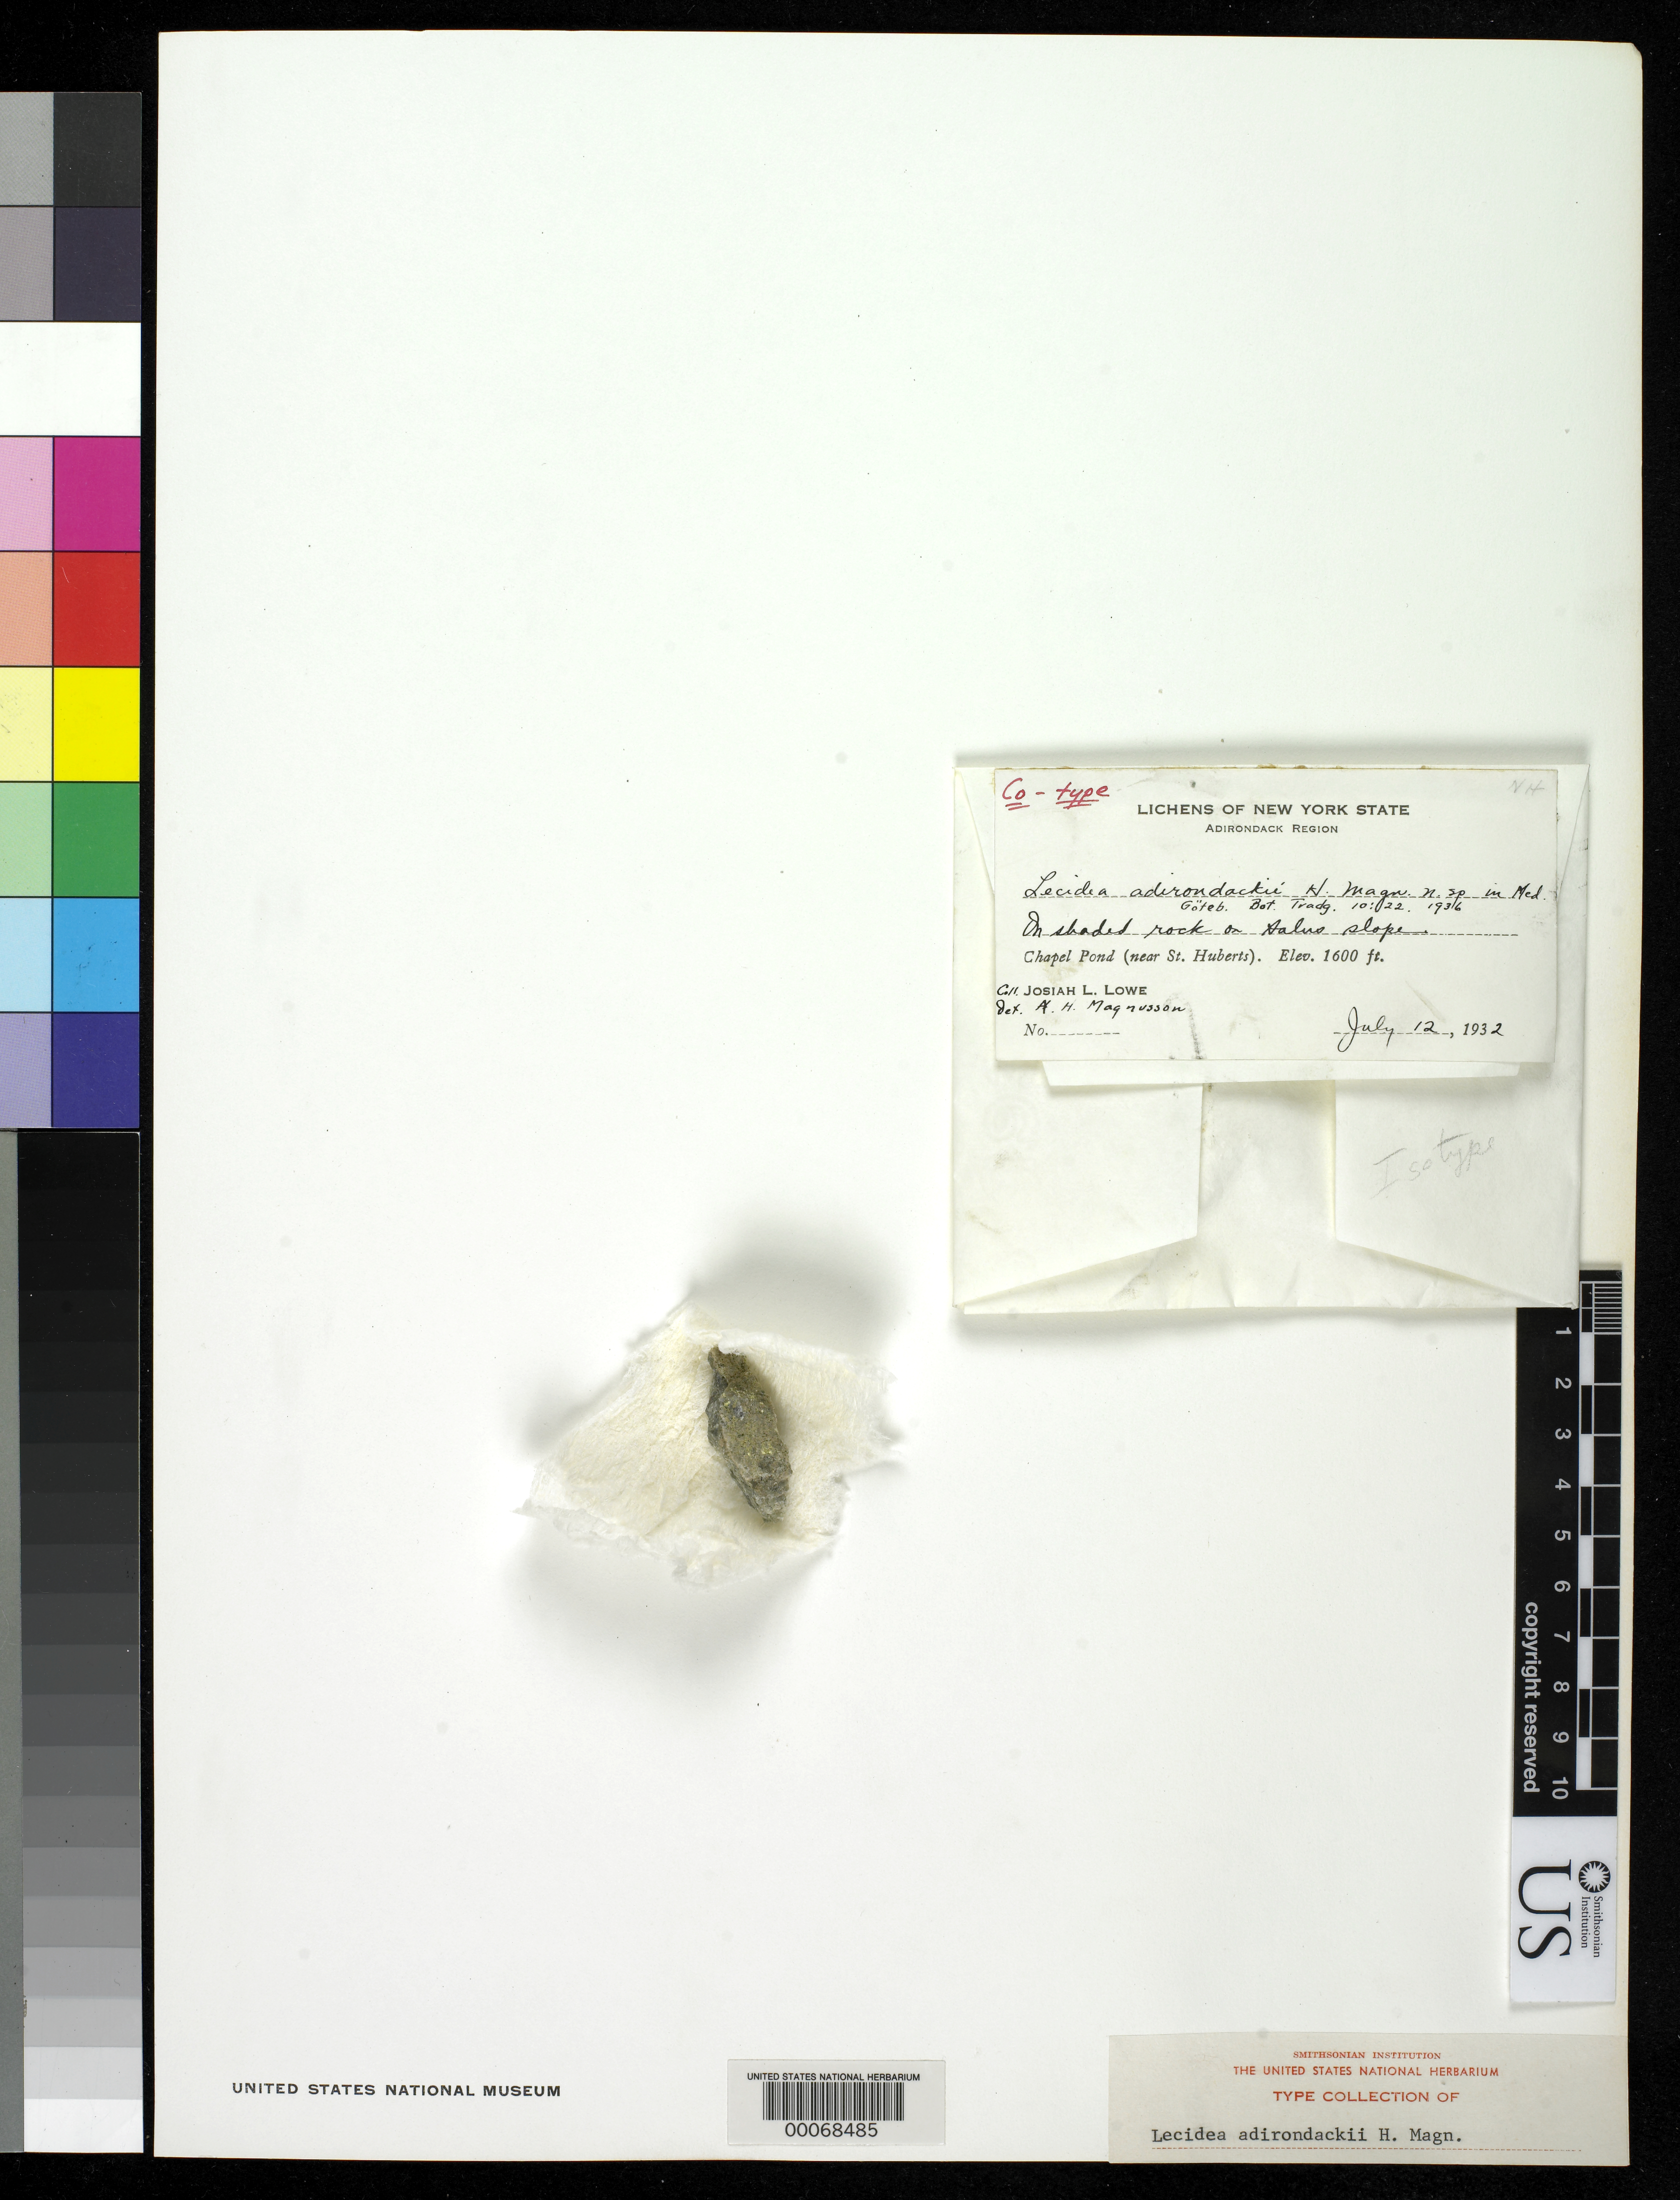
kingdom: Fungi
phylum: Ascomycota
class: Lecanoromycetes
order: Lecideales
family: Lecideaceae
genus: Lecidea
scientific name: Lecidea adirondackii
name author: H. Magn.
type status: Isotype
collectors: J. L. Lowe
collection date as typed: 12 Jul 1932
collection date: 1932-07-12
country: United States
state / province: New York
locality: Chapel Pond, near St. Huberts.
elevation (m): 488